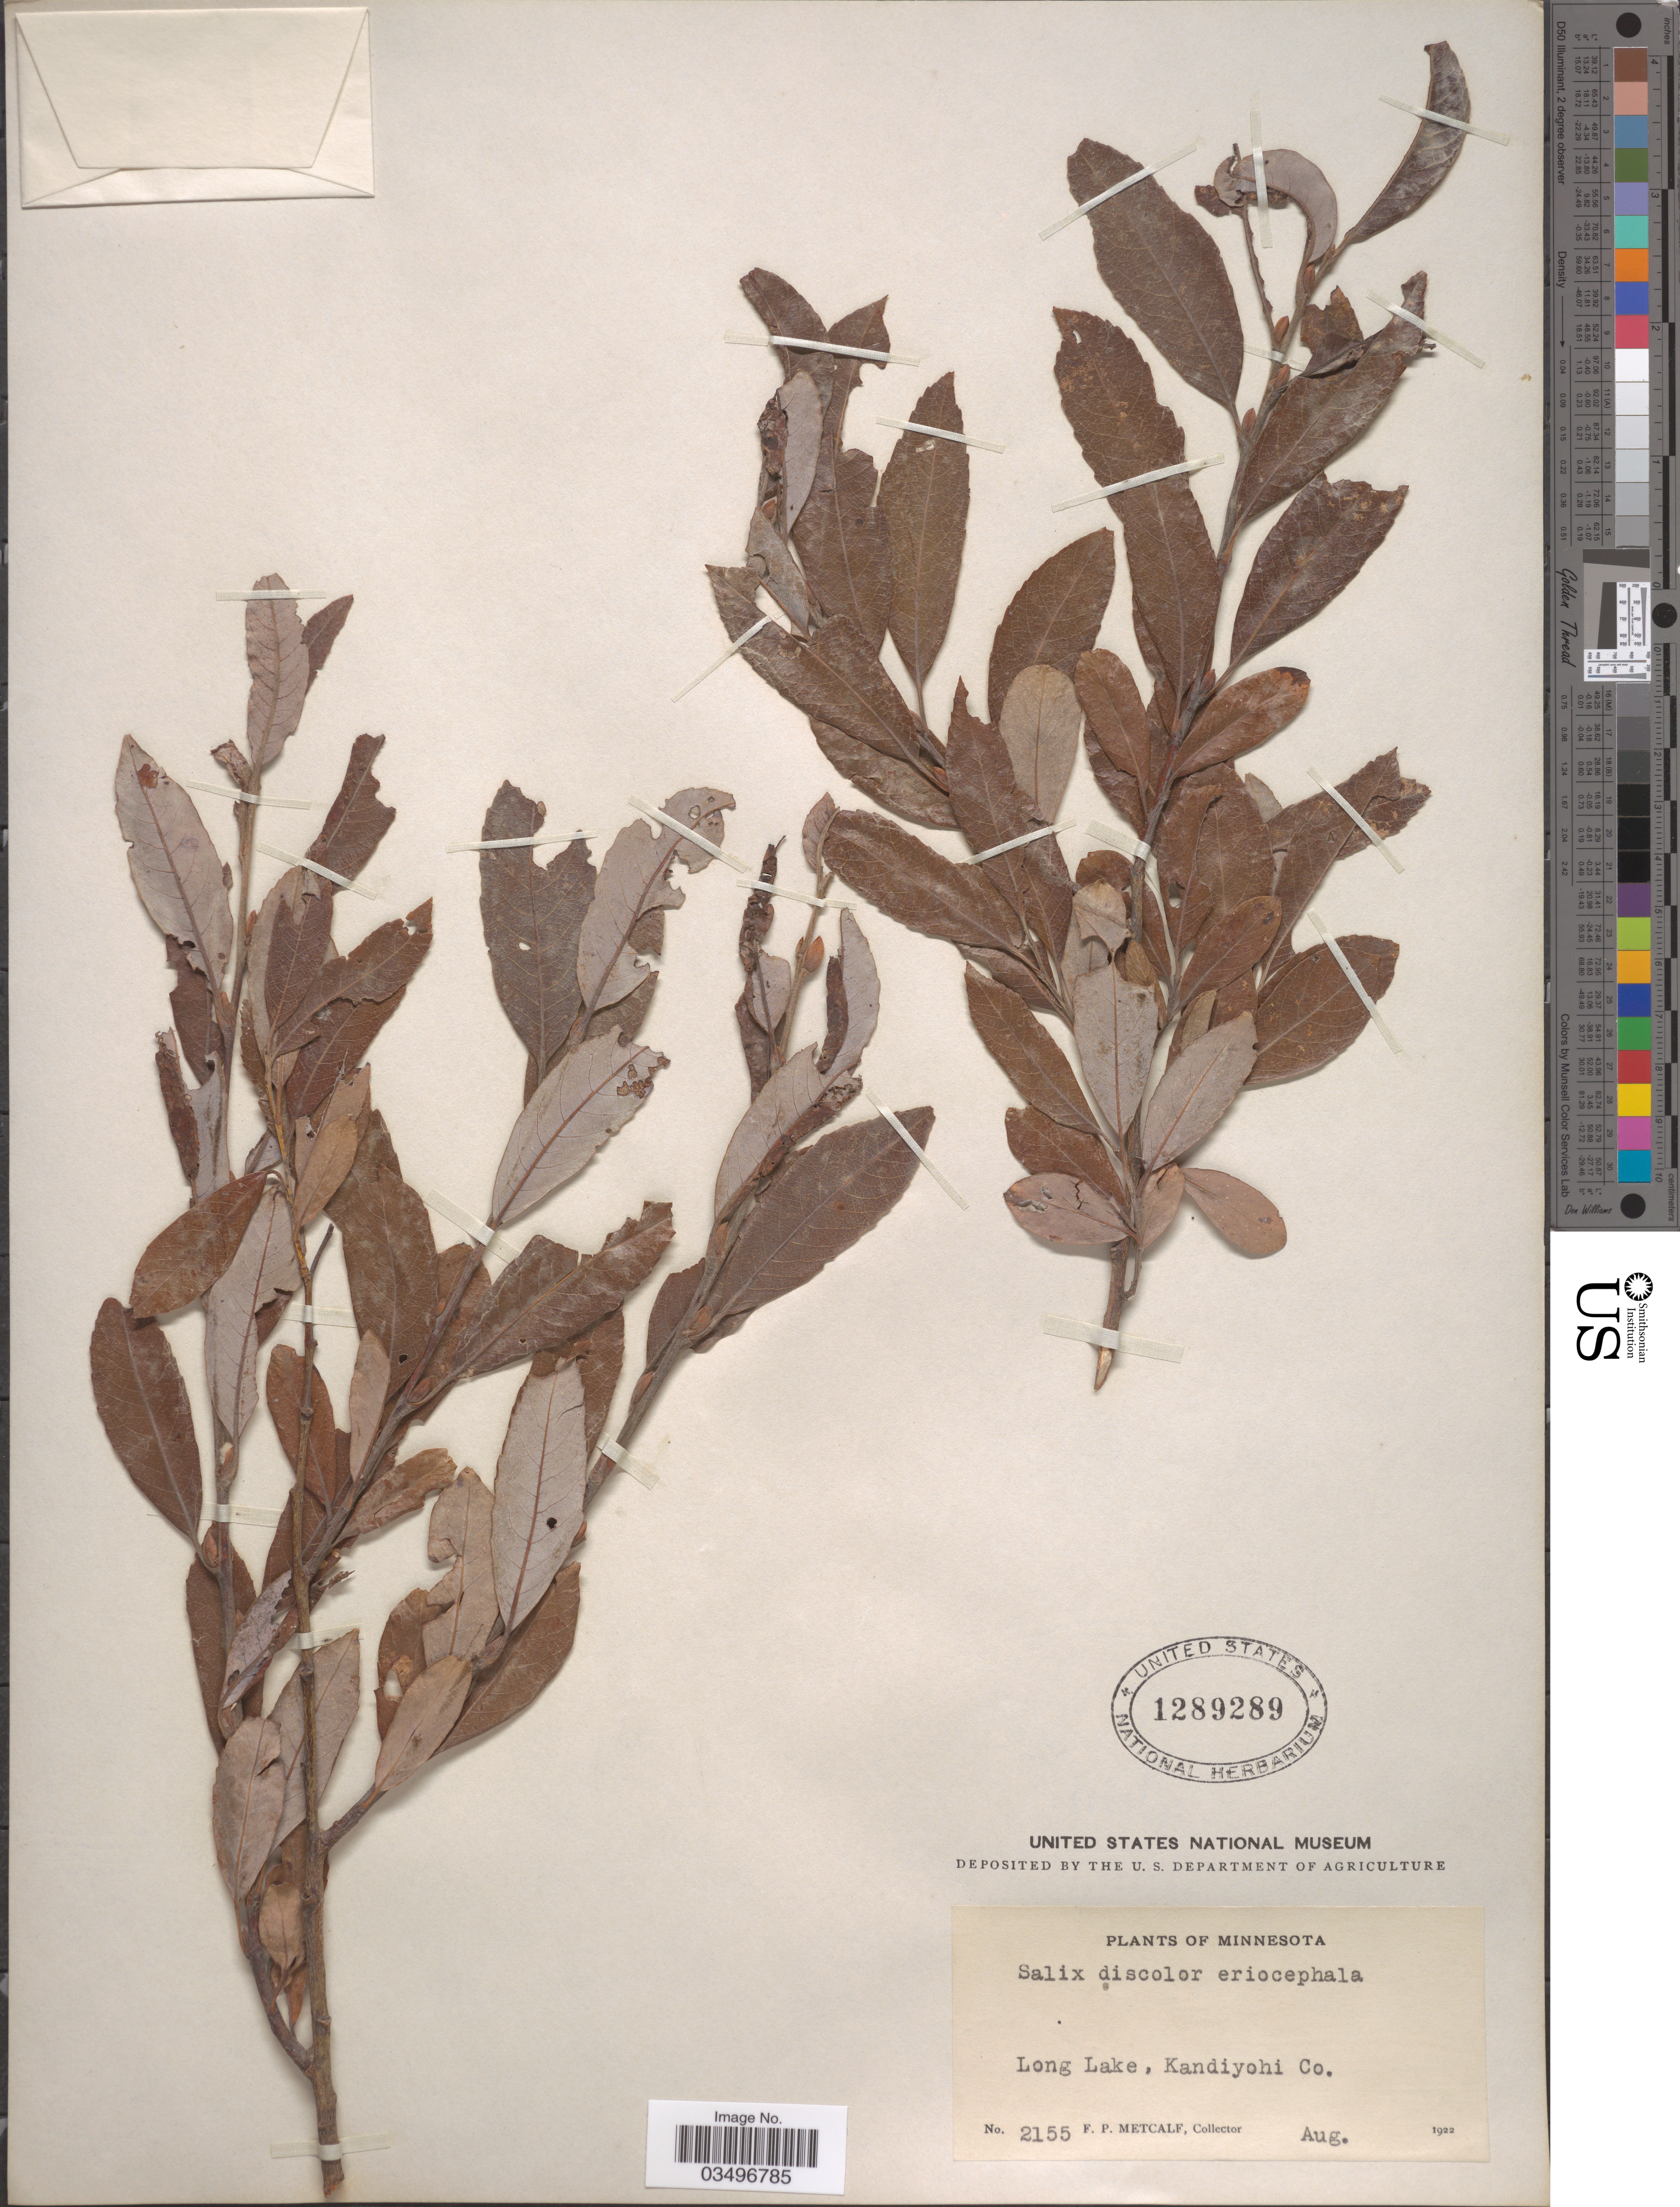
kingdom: Plantae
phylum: Tracheophyta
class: Magnoliopsida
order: Malpighiales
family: Salicaceae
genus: Salix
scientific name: Salix discolor var. eriocephala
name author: (Michx.) Andersson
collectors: F. Metcalf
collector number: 2155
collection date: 1922-08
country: United States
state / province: Minnesota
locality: Long Lake, Kandiyohi Co.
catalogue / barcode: US 1289289